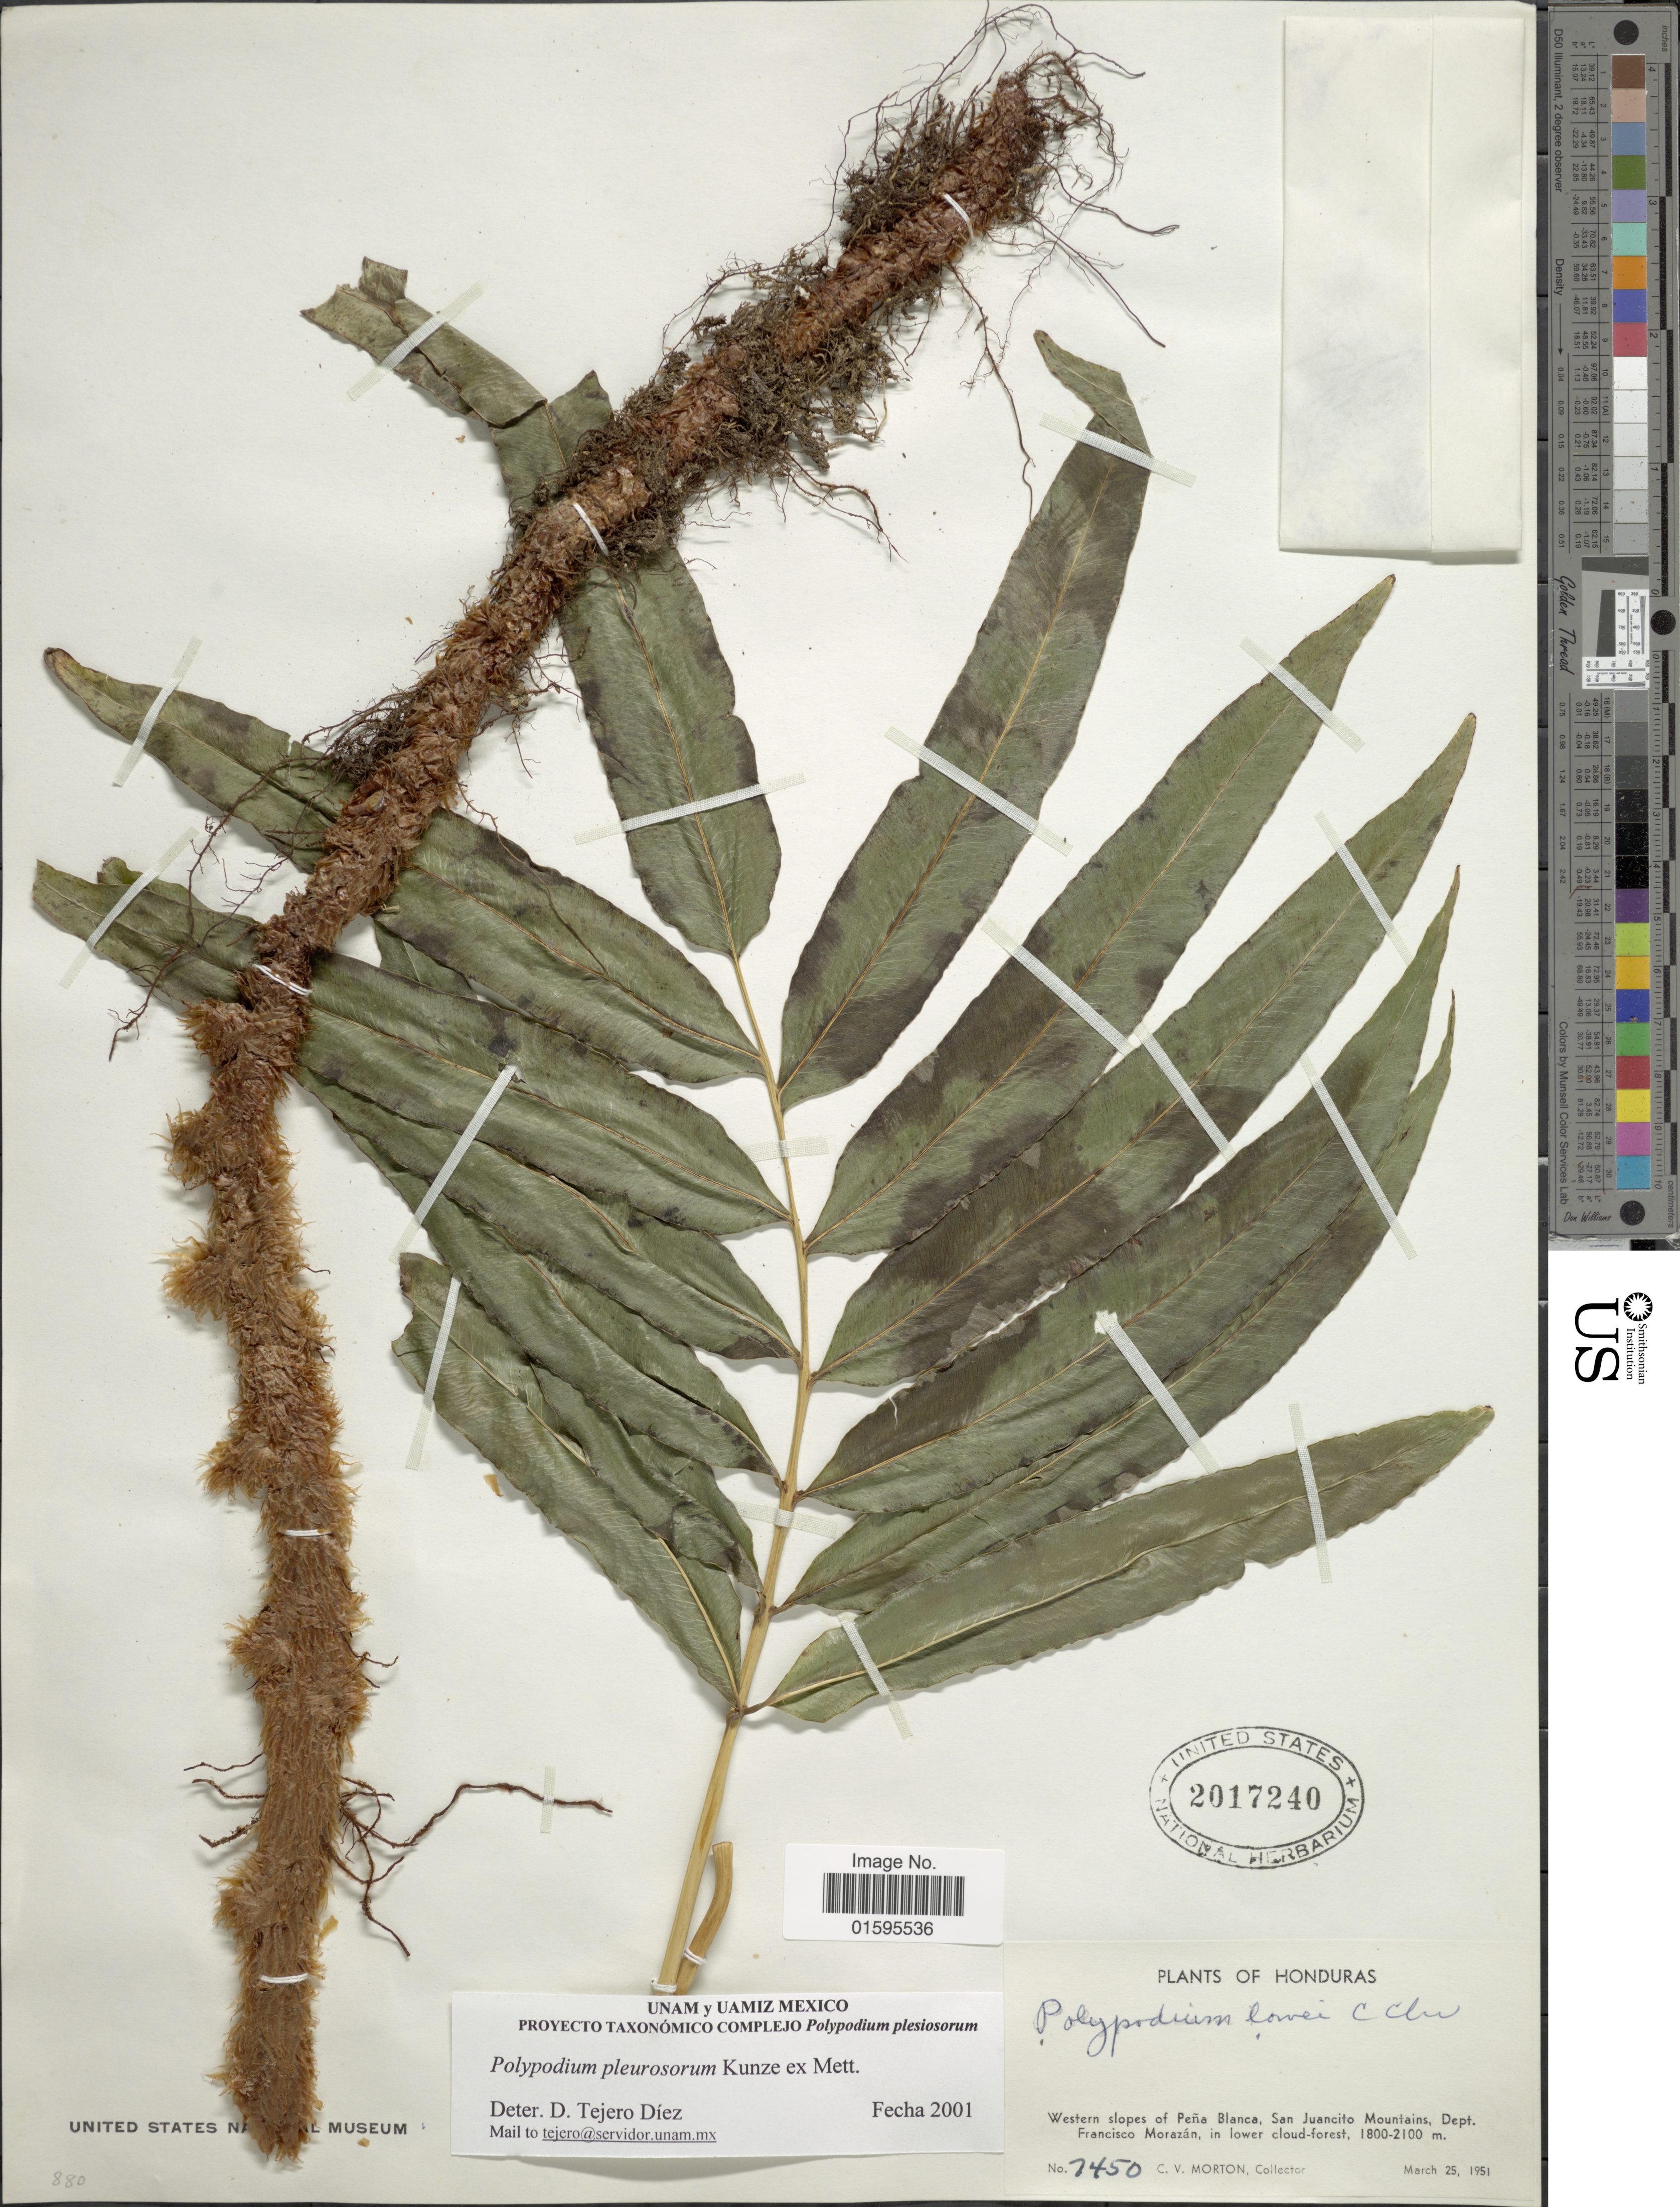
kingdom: Plantae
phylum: Tracheophyta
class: Polypodiopsida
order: Polypodiales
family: Polypodiaceae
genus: Polypodium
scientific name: Polypodium pleurosorum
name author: Kunze ex Mett.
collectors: C. V. Morton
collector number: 7450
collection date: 1951-03-25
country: Honduras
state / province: Fco. Morazán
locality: Western slopes of Pena Blanca, San Juancito Mountains, Dept. Francisco Morazan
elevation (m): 1800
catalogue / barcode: US 2017240